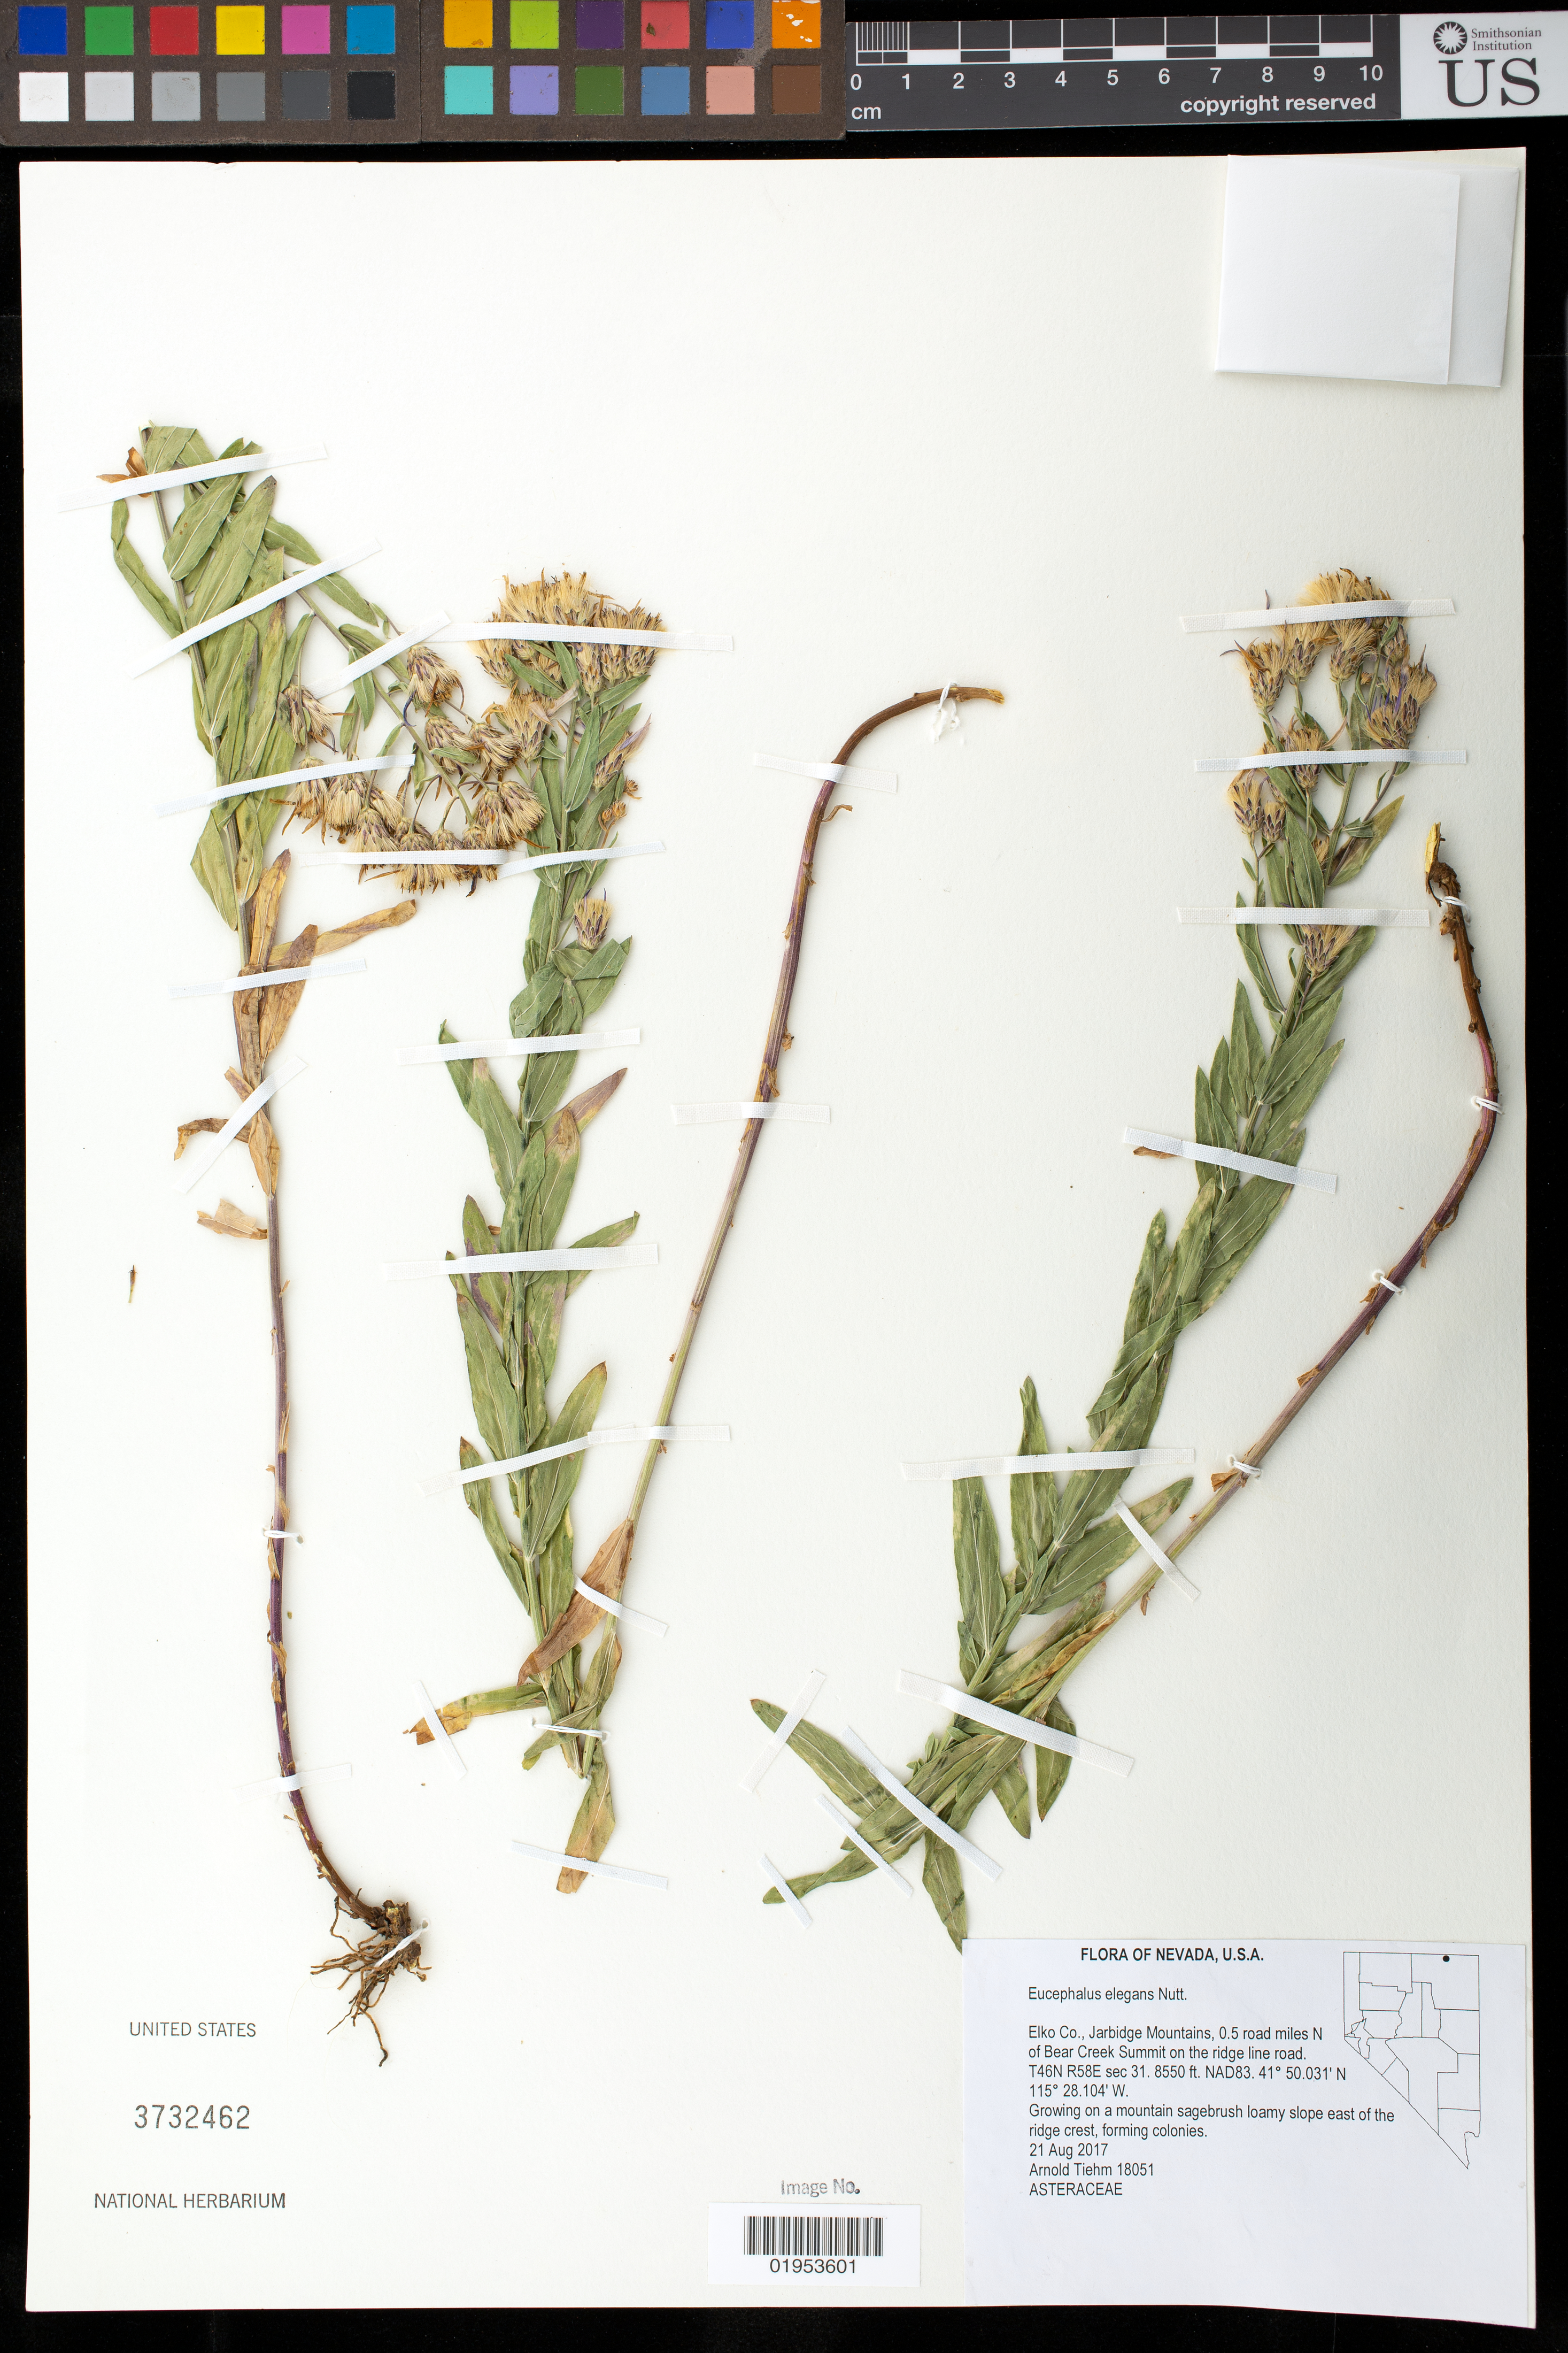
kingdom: Plantae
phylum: Tracheophyta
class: Magnoliopsida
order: Asterales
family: Asteraceae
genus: Eucephalus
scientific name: Eucephalus elegans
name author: Nutt.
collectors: A. Tiehm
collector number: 18051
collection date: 2017-08-21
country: United States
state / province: Nevada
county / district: Elko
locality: Jarbidge Mtns, 0.5 road miles N of Bear Creek Summit on the ridge line road.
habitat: Growing on a mountain sagebrush loamy slope E of the ridge crest, forming colonies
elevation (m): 2606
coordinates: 49 50.031 N, 115 28.104 W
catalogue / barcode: US 3732462